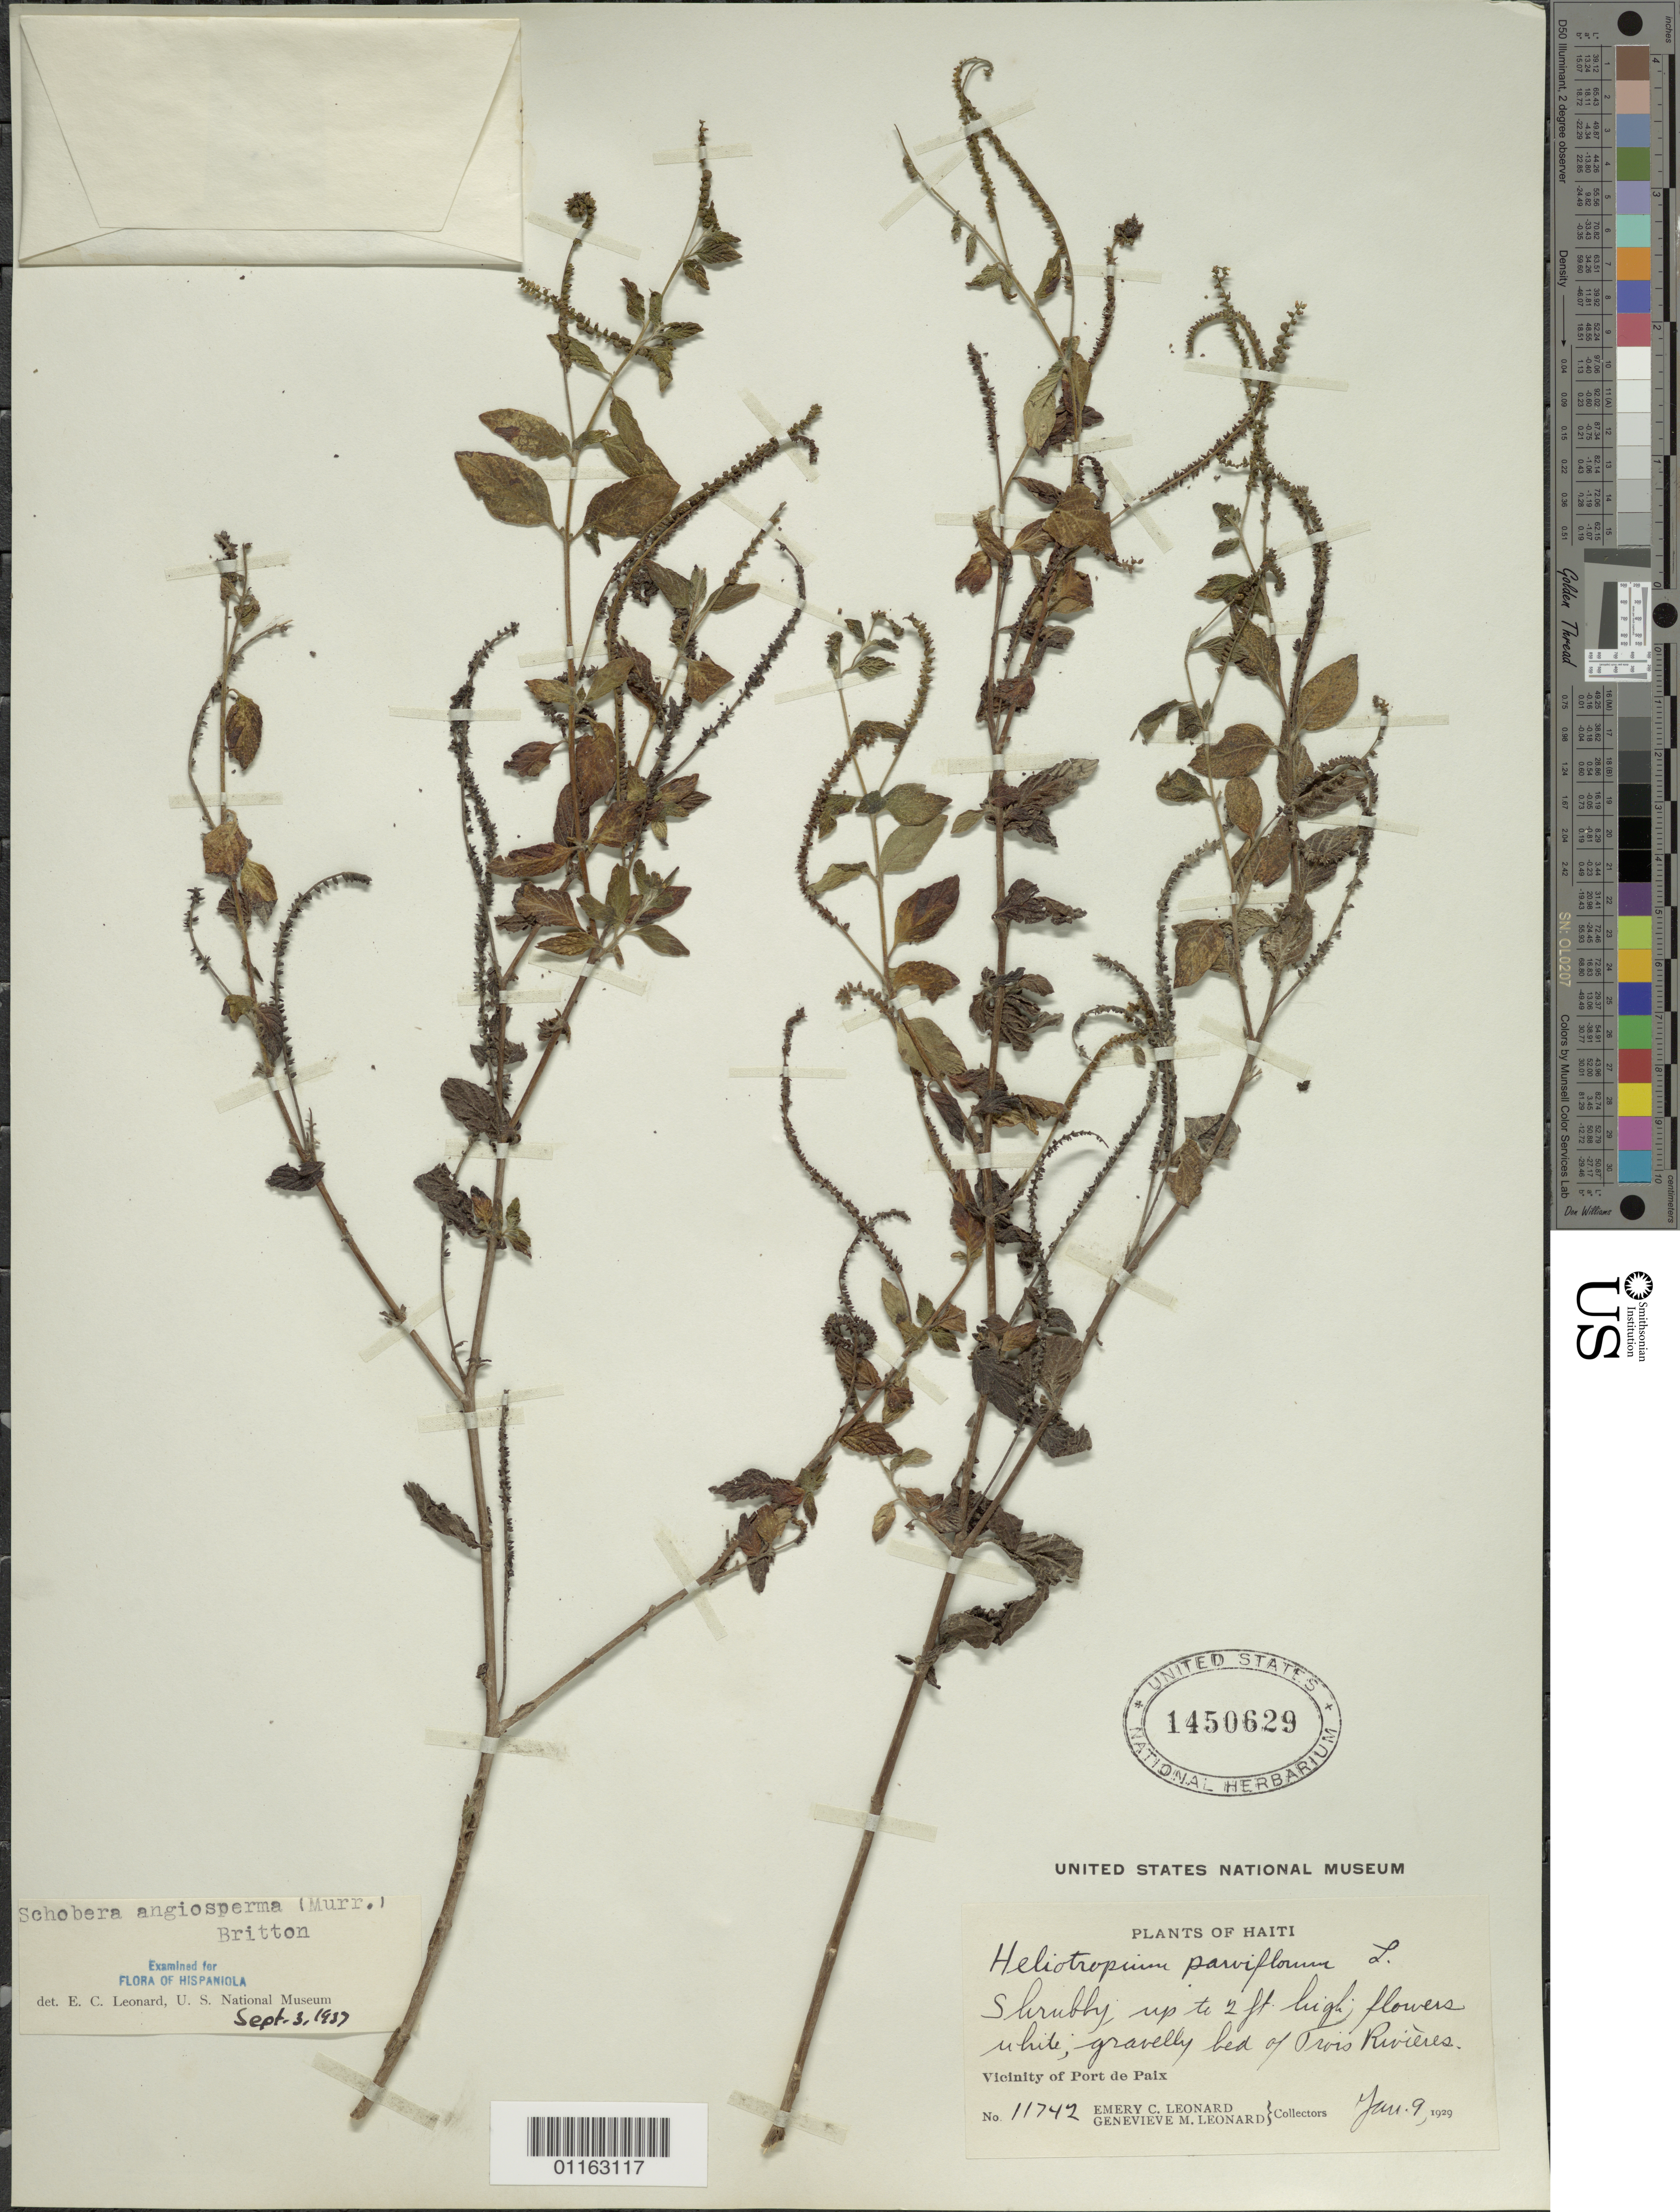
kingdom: Plantae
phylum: Tracheophyta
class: Magnoliopsida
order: Boraginales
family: Heliotropiaceae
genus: Schobera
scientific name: Schobera angiosperma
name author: (Murr.) Britton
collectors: E. C. Leonard & G. M. Leonard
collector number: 11742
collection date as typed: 09 Jan 1929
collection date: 1929-01-09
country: Haiti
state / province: Nord-Óuest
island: Hispaniola I.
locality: Vicinity of Port du Paix; gravelly bed of Oris Rivieres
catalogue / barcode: US 1450629